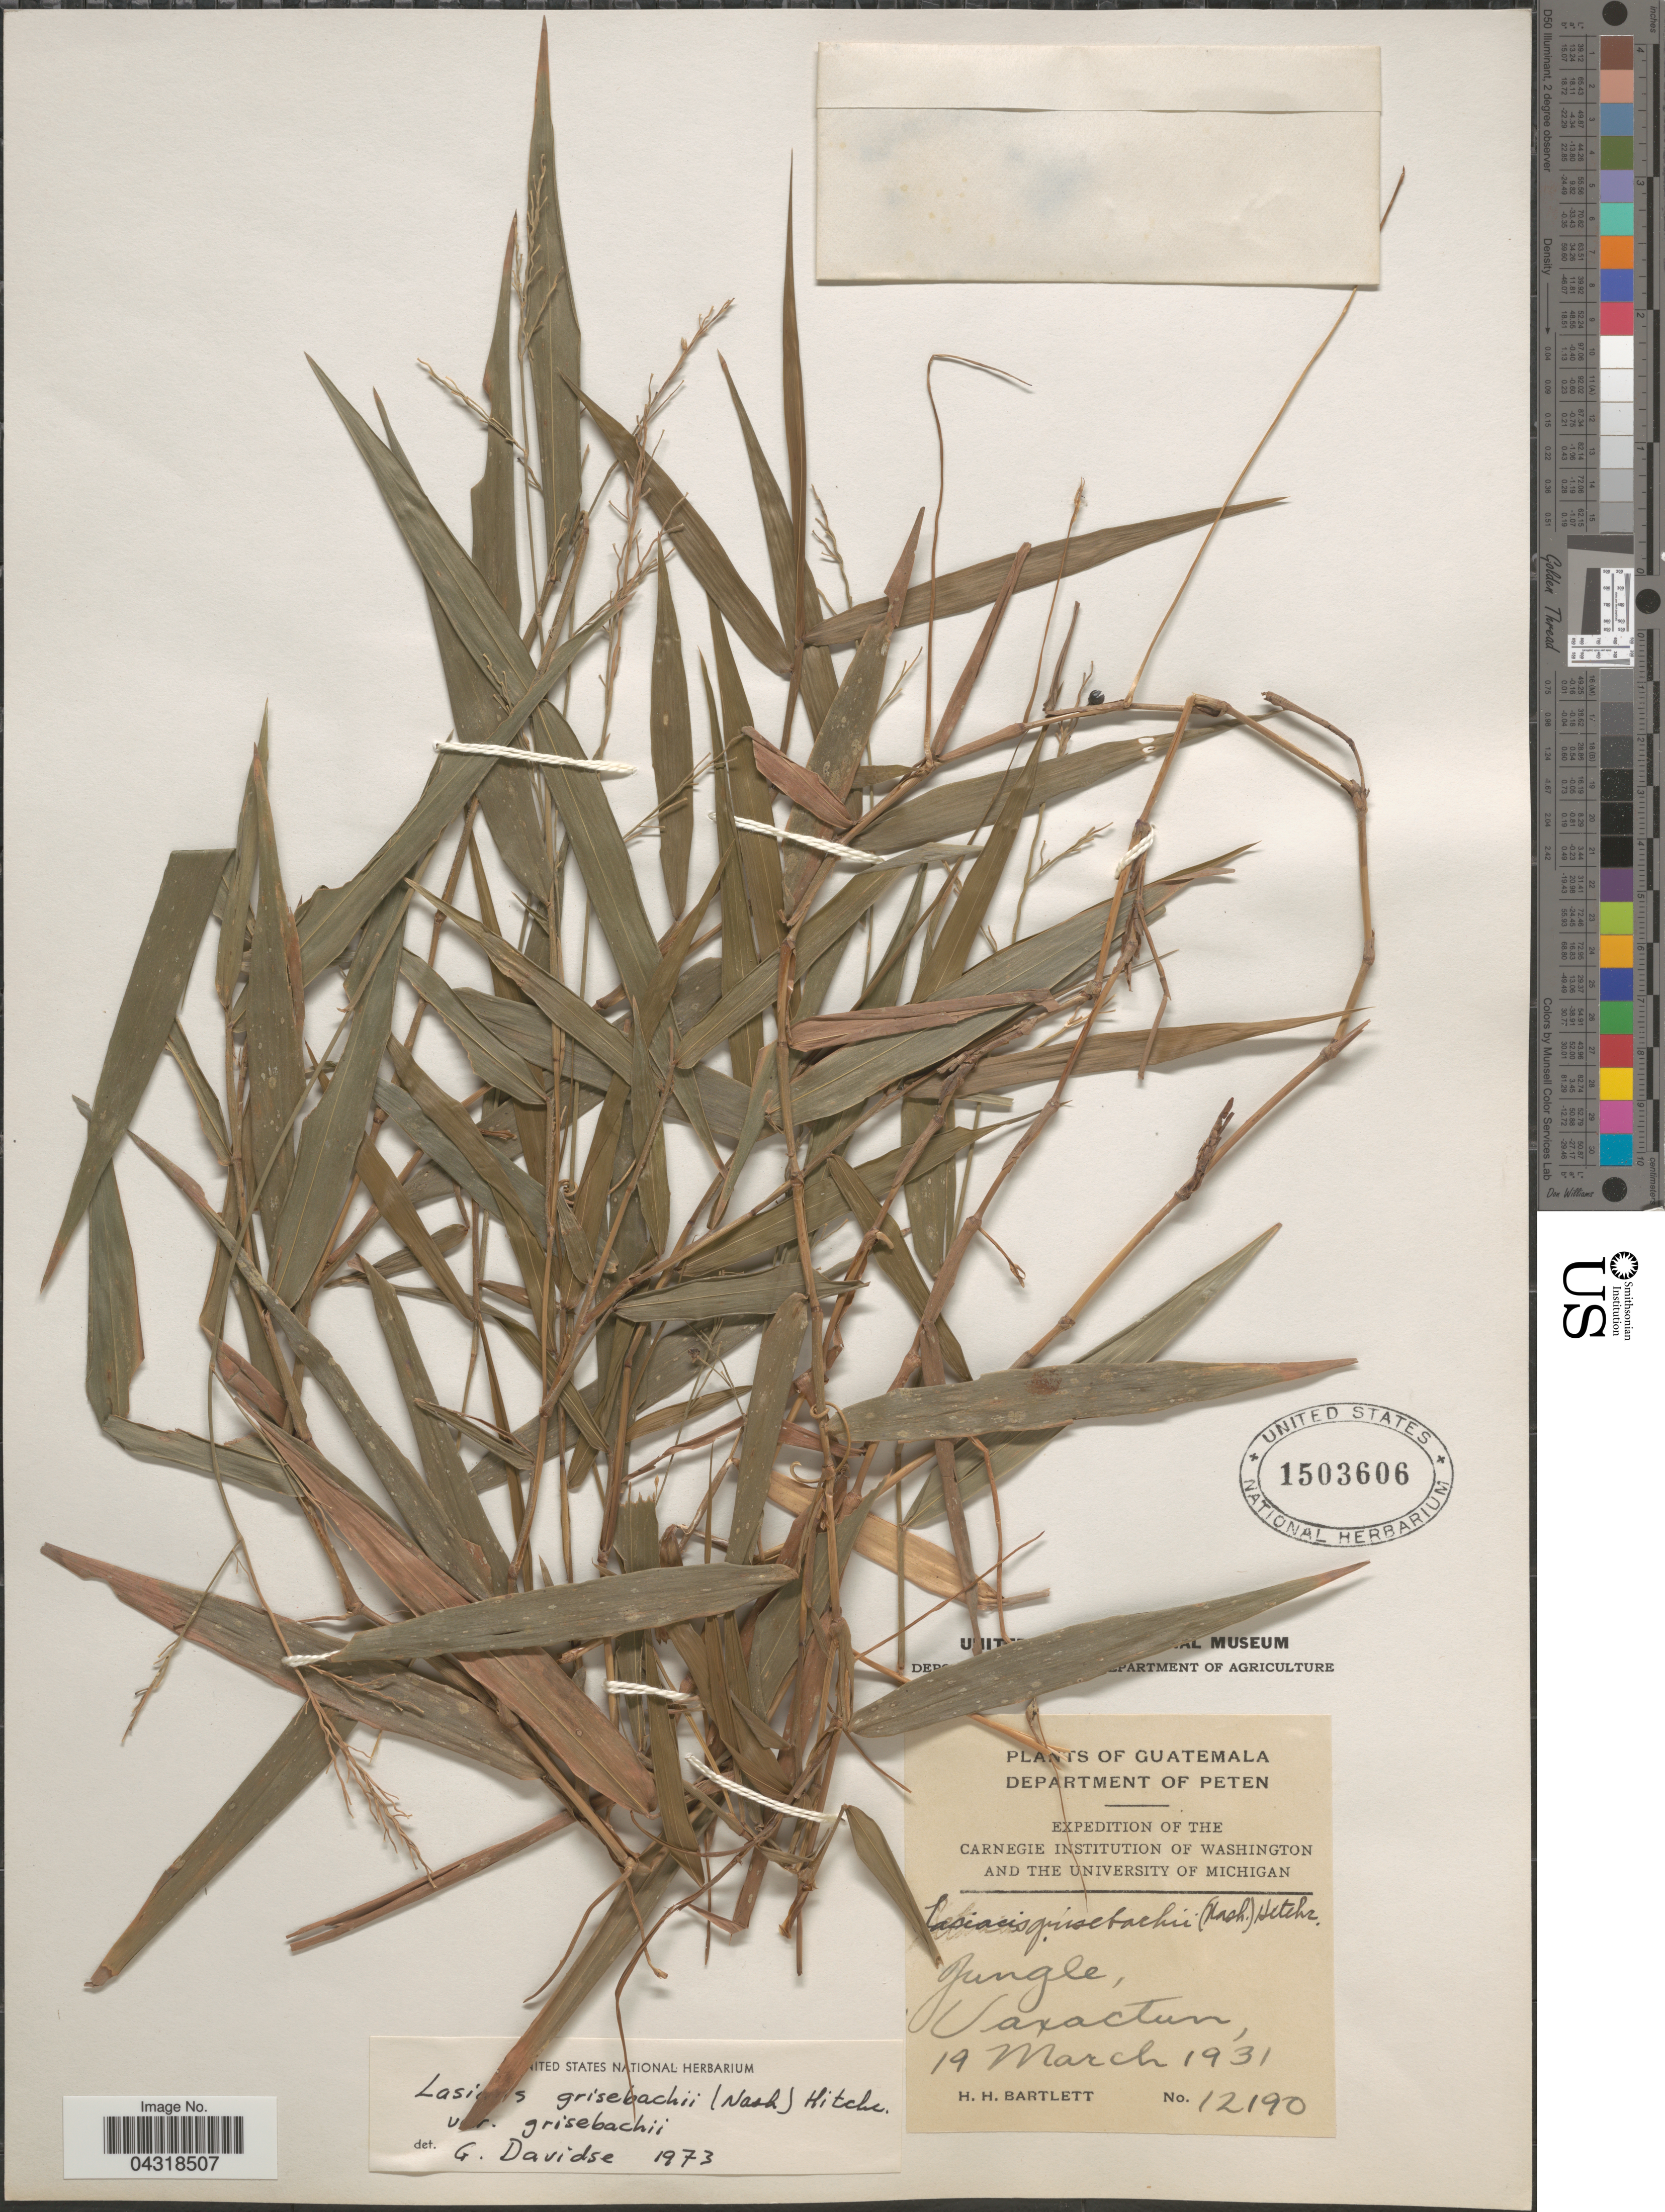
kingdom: Plantae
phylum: Tracheophyta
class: Liliopsida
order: Poales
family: Poaceae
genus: Lasiacis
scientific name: Lasiacis grisebachii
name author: (Nash) Hitchc.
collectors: H. H. Bartlett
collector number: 12190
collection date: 1931-03-19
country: Guatemala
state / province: El Peten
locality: Department of Peten. Expedition of the Carnegie Institution of Washington and the University of Michigan. Jungle, Uaxactun.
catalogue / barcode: US 1503606